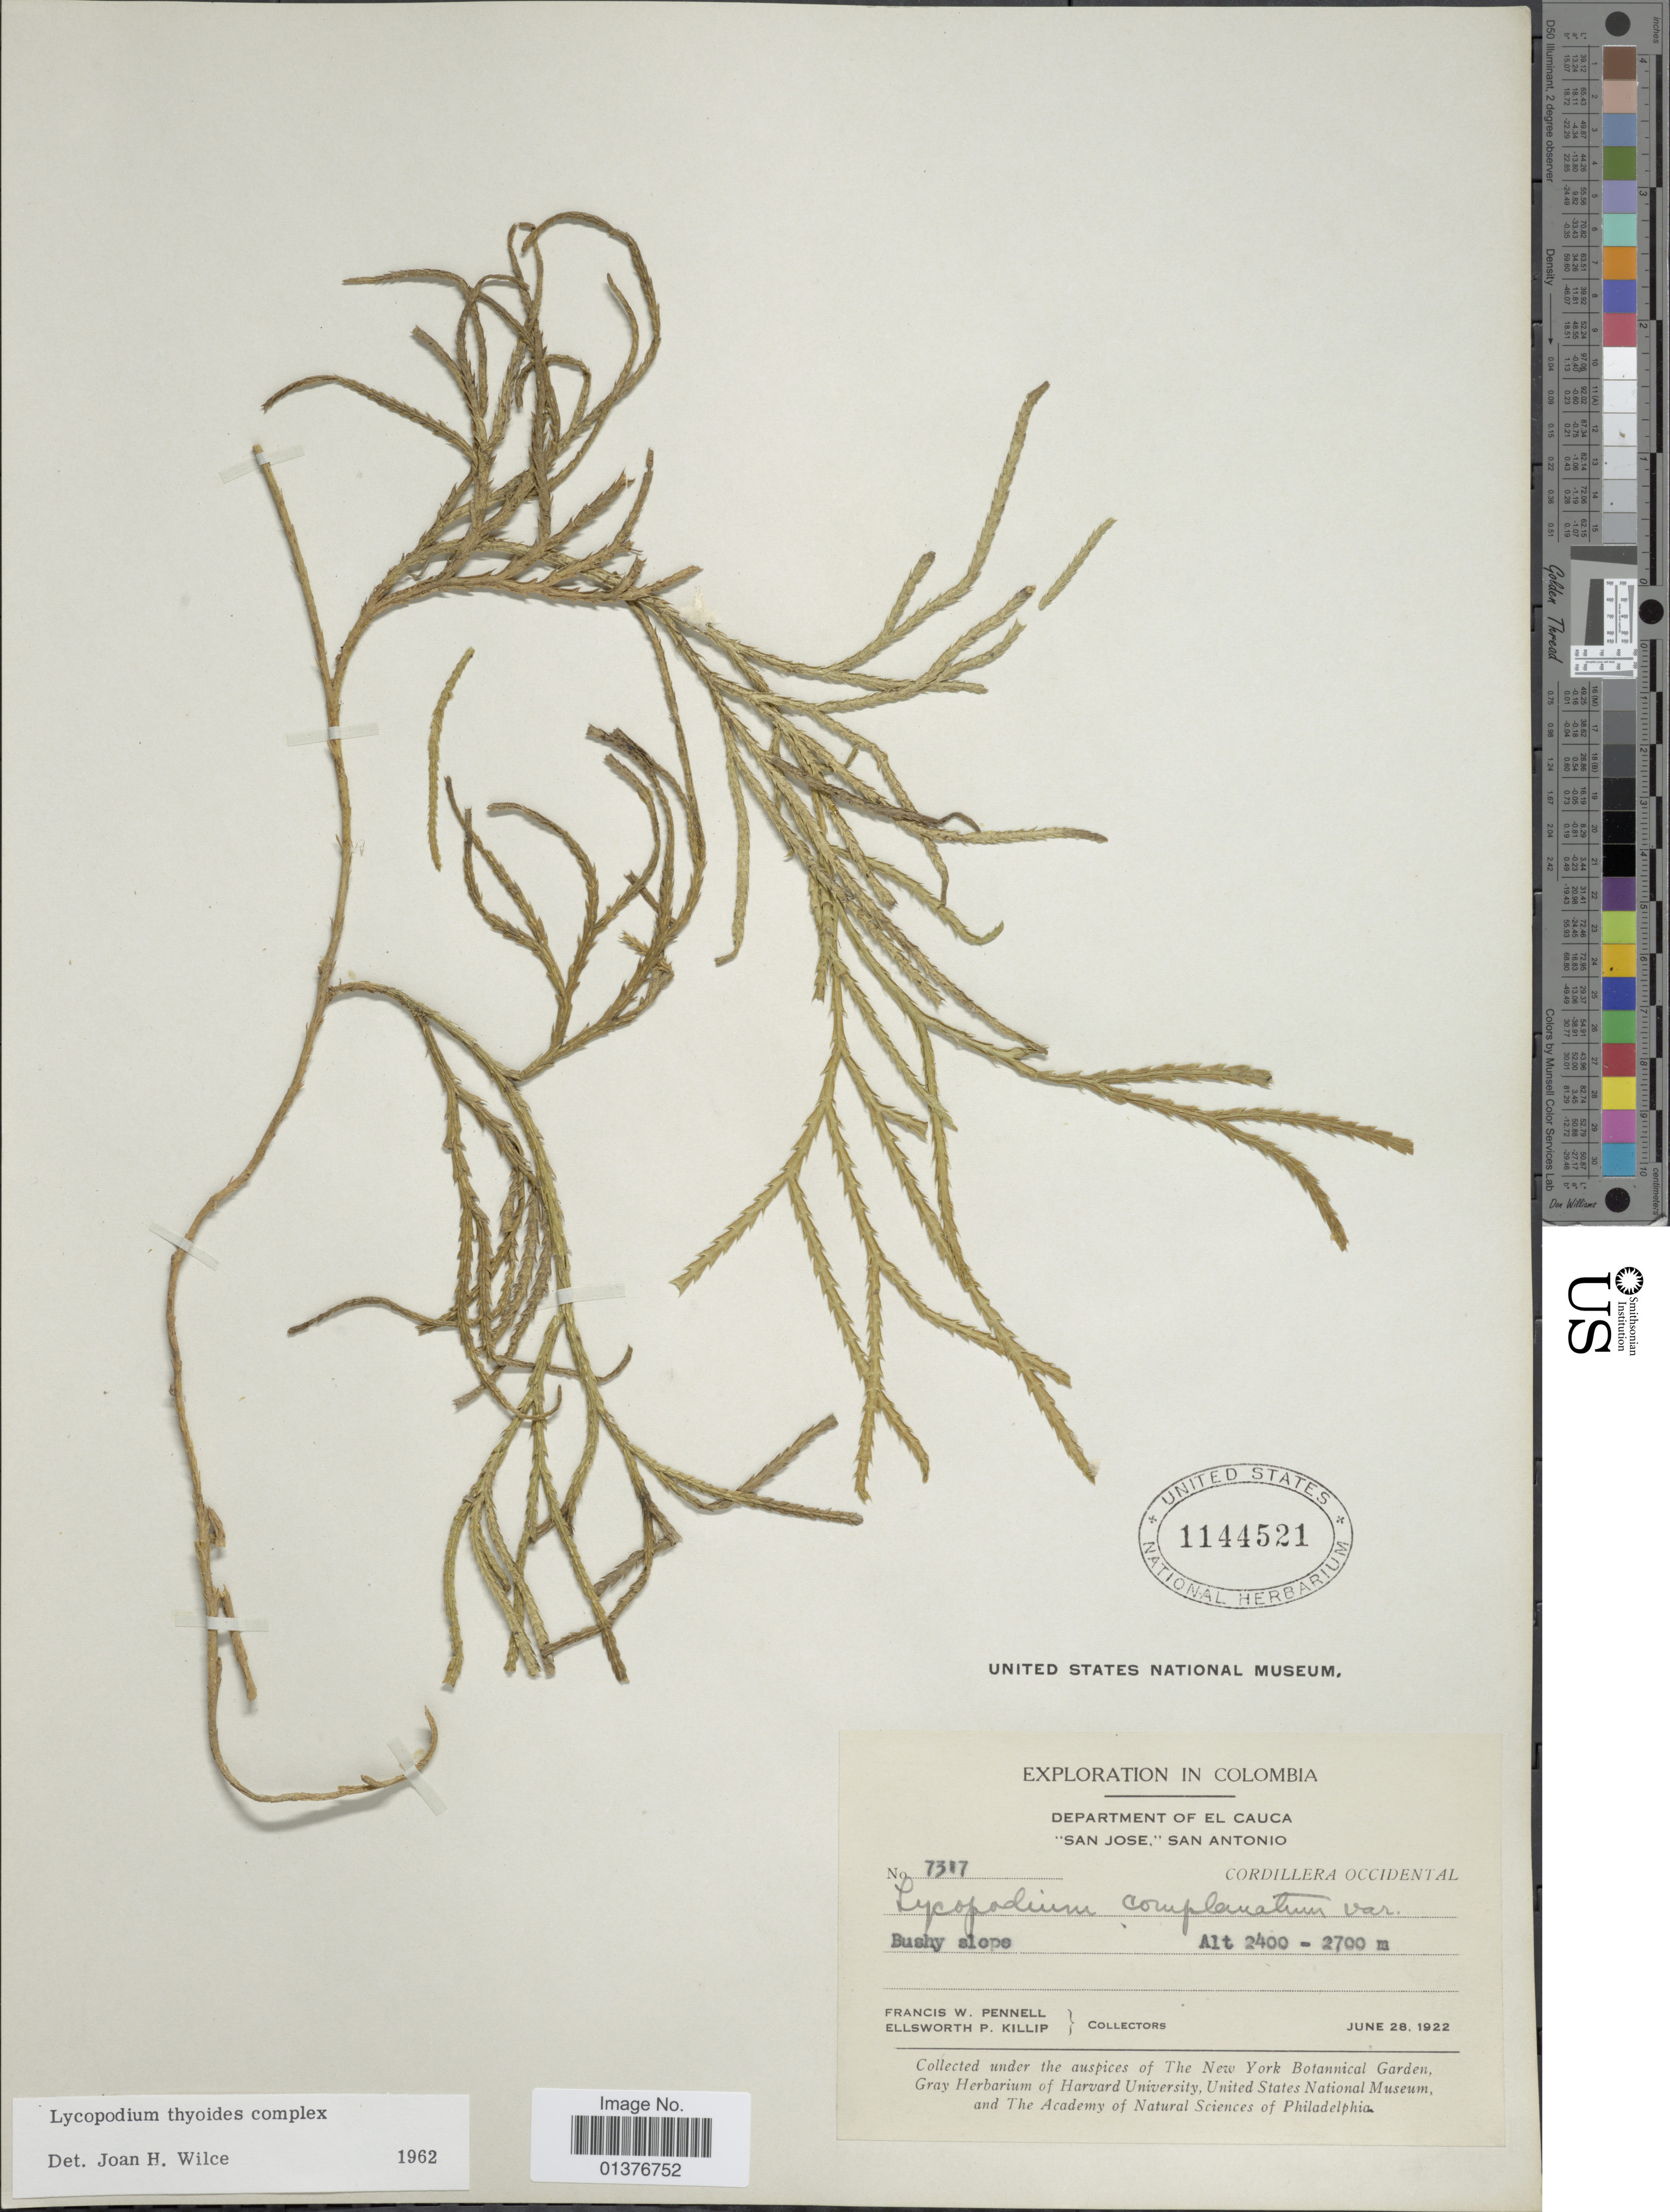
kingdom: Plantae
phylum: Tracheophyta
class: Lycopodiopsida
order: Lycopodiales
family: Lycopodiaceae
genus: Diphasiastrum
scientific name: Diphasiastrum thyoides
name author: (Humb. & Bonpl. ex Willd.) Holub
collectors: F. W. Pennell & E. P. Killip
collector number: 7317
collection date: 1922-06-28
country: Colombia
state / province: Cauca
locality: San Jose, San Antonio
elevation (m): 2400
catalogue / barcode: US 1144521